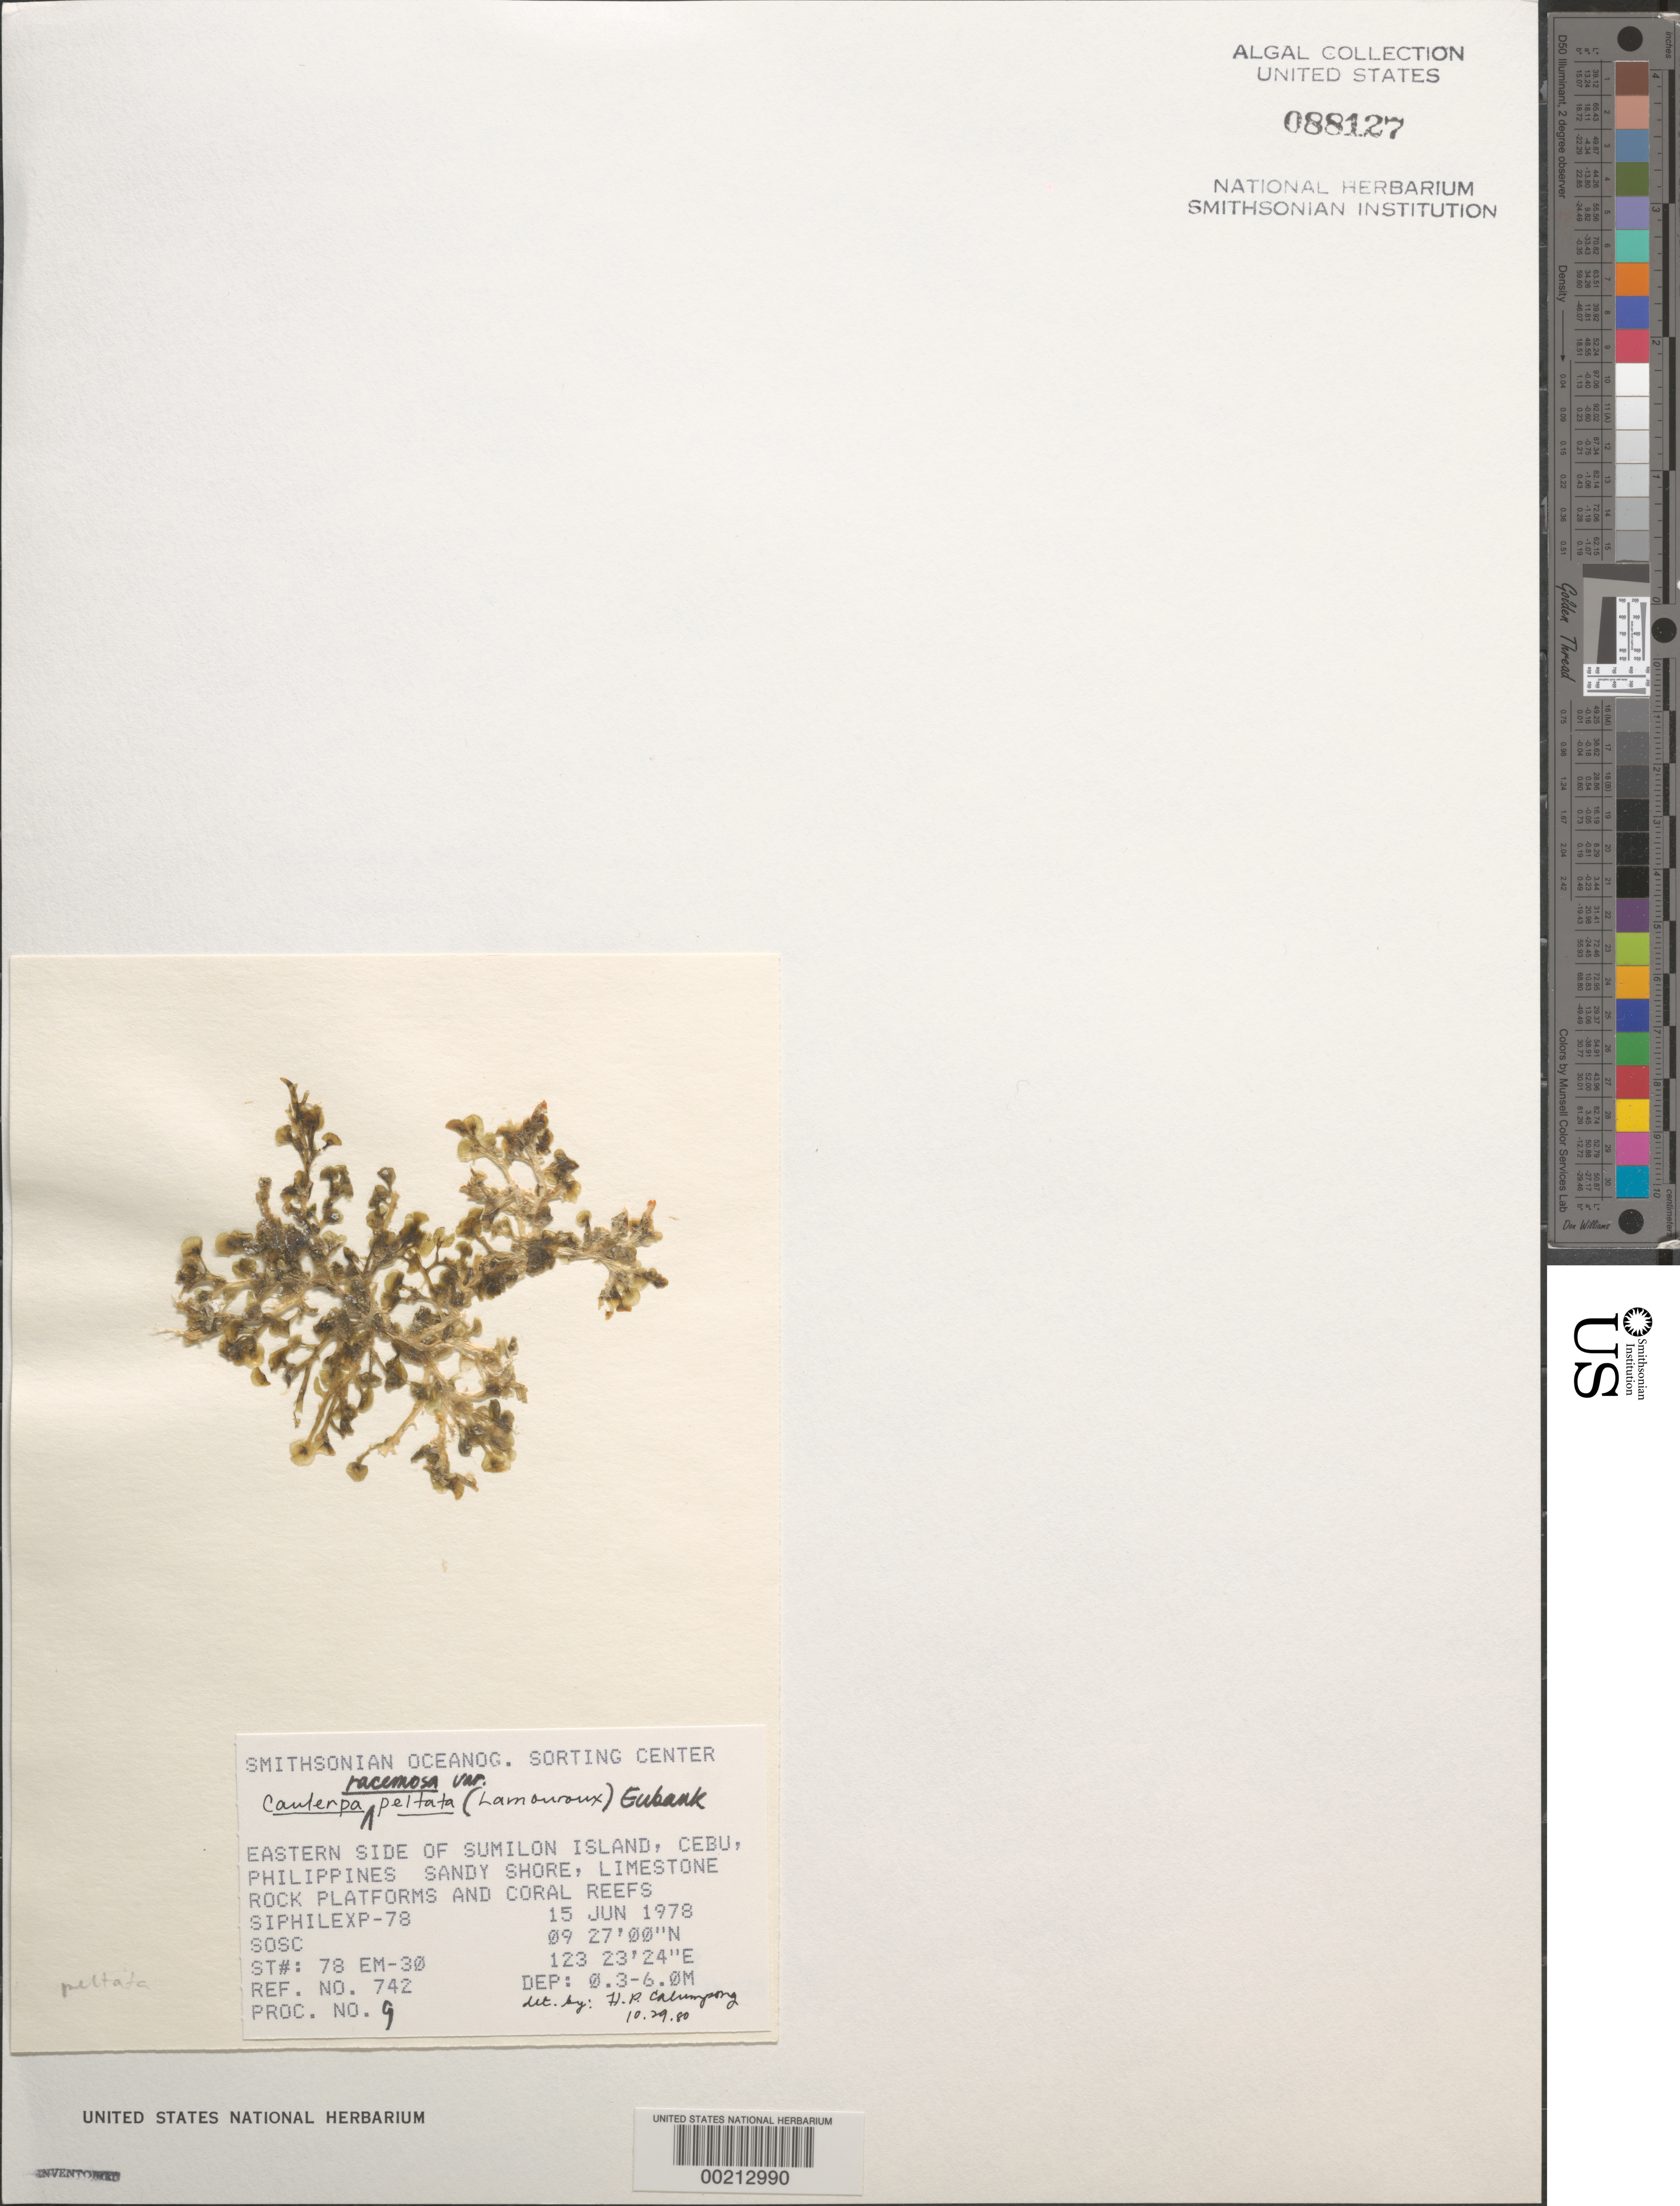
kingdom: Plantae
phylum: Chlorophyta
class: Ulvophyceae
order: Bryopsidales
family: Caulerpaceae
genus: Caulerpa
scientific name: Caulerpa racemosa var. peltata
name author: (J.V.Lamouroux) Eubank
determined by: Calumpong, H. P.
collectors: SOSC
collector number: Station 78 Em-30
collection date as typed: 15 Jun 1978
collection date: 1978-06-15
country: Philippines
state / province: Central Visayas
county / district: Cebu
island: Sumilon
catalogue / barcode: US 88127